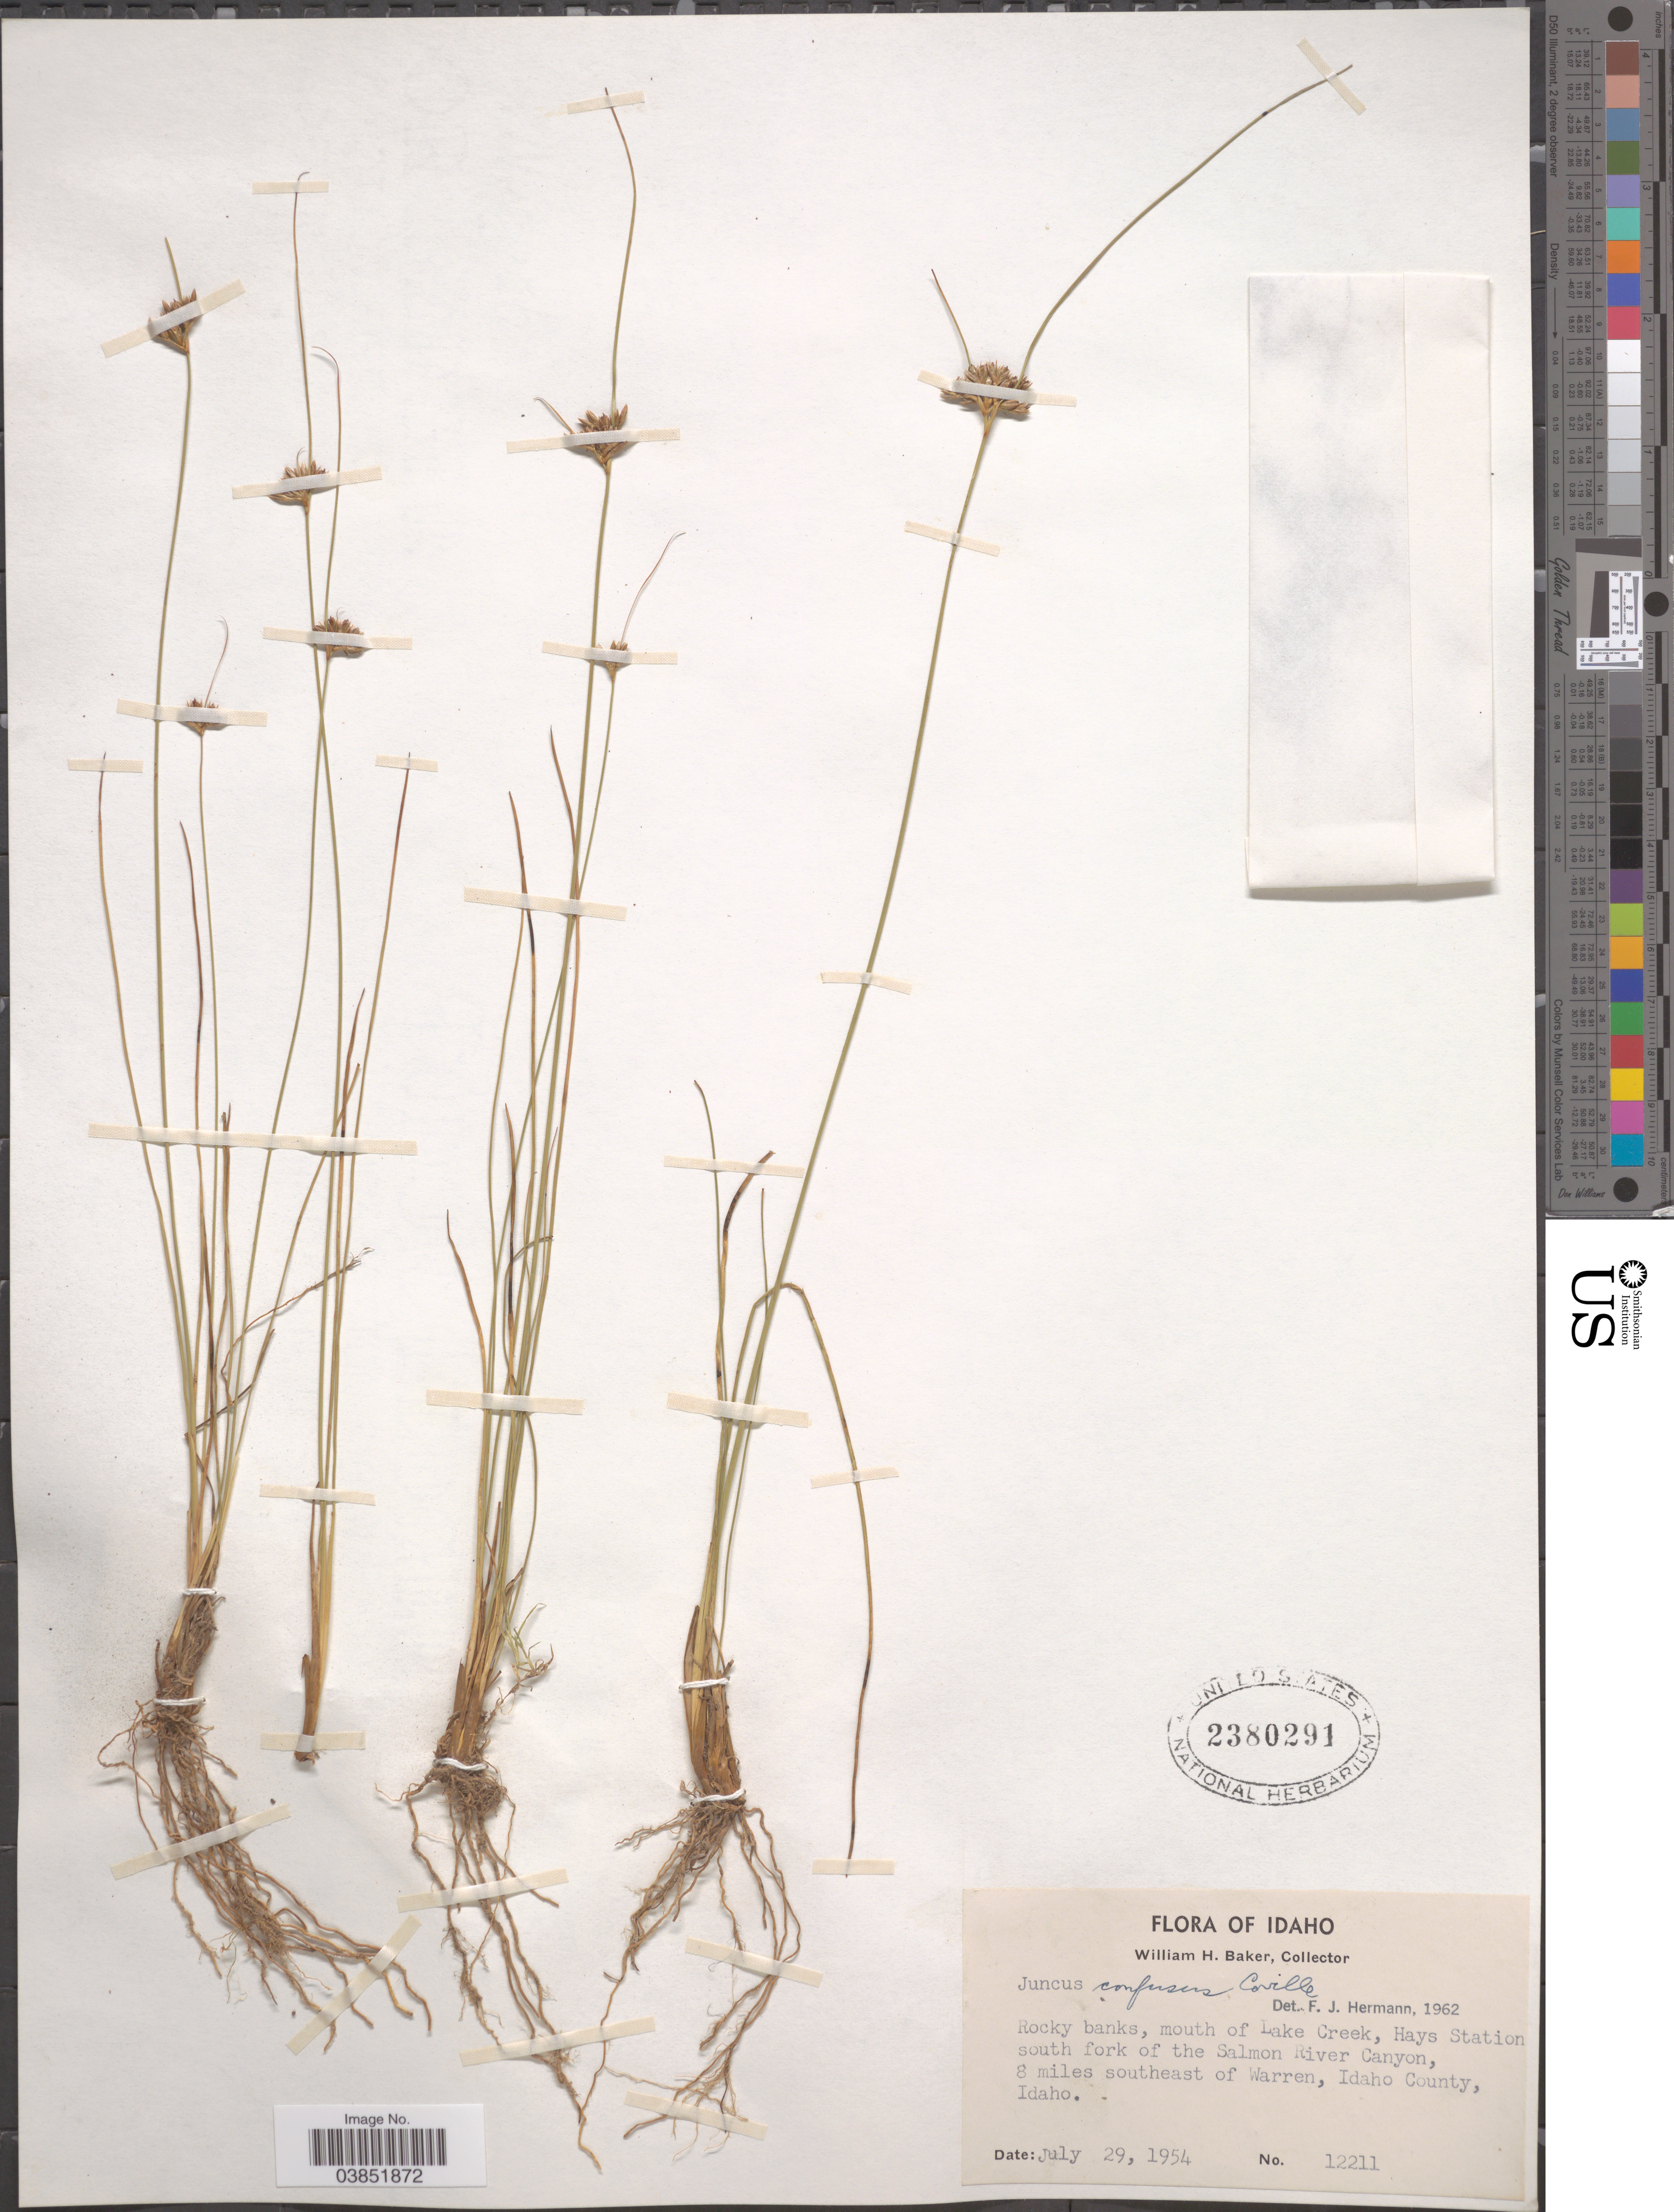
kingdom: Plantae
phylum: Tracheophyta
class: Liliopsida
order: Poales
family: Juncaceae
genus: Juncus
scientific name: Juncus confusus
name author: Coville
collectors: W. H. Baker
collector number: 12211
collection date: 1954-07-29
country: United States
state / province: Idaho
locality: Rocky banks, mouth of Lake Creek, Hays Station south fork of the Salmon River Canyon, 8 miles southeast of warren, Idaho County.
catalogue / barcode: US 2380291